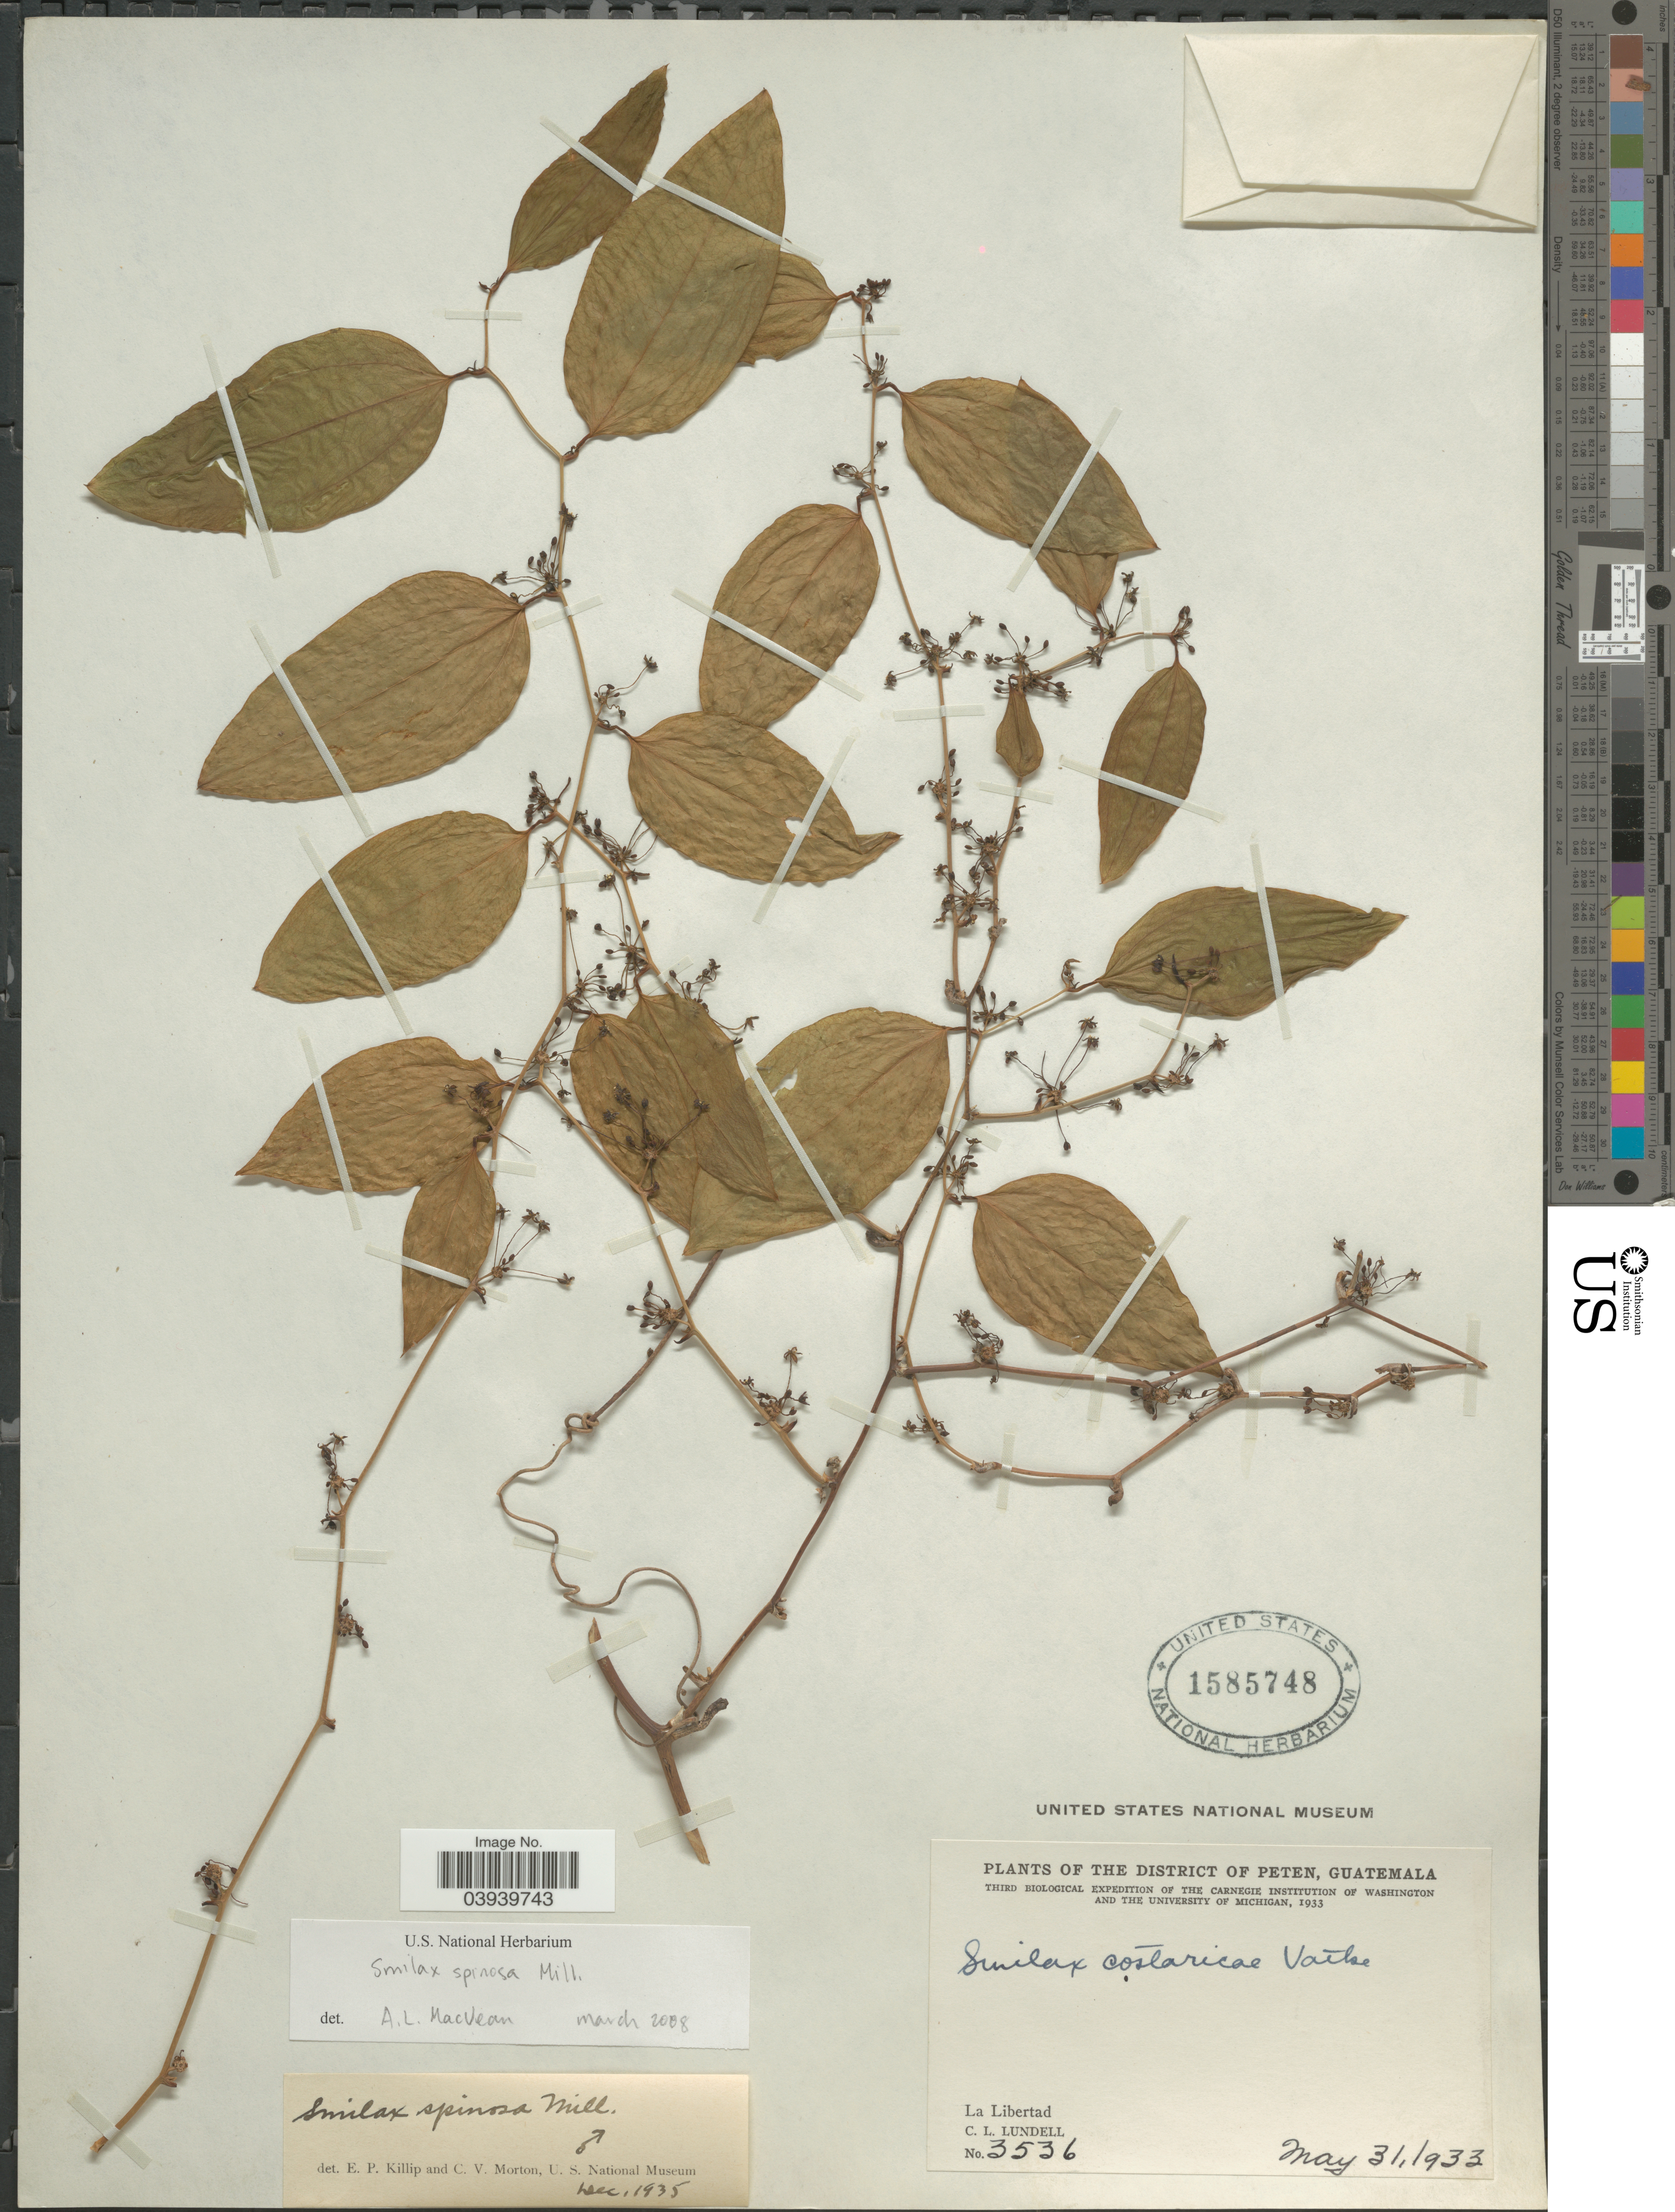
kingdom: Plantae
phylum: Tracheophyta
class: Liliopsida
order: Liliales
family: Smilacaceae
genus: Smilax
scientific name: Smilax spinosa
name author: Mill.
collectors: C. L. Lundell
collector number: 3536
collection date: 1933-05-31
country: Guatemala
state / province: El Peten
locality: The District of Peten. La Libertad.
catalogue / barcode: US 1585748